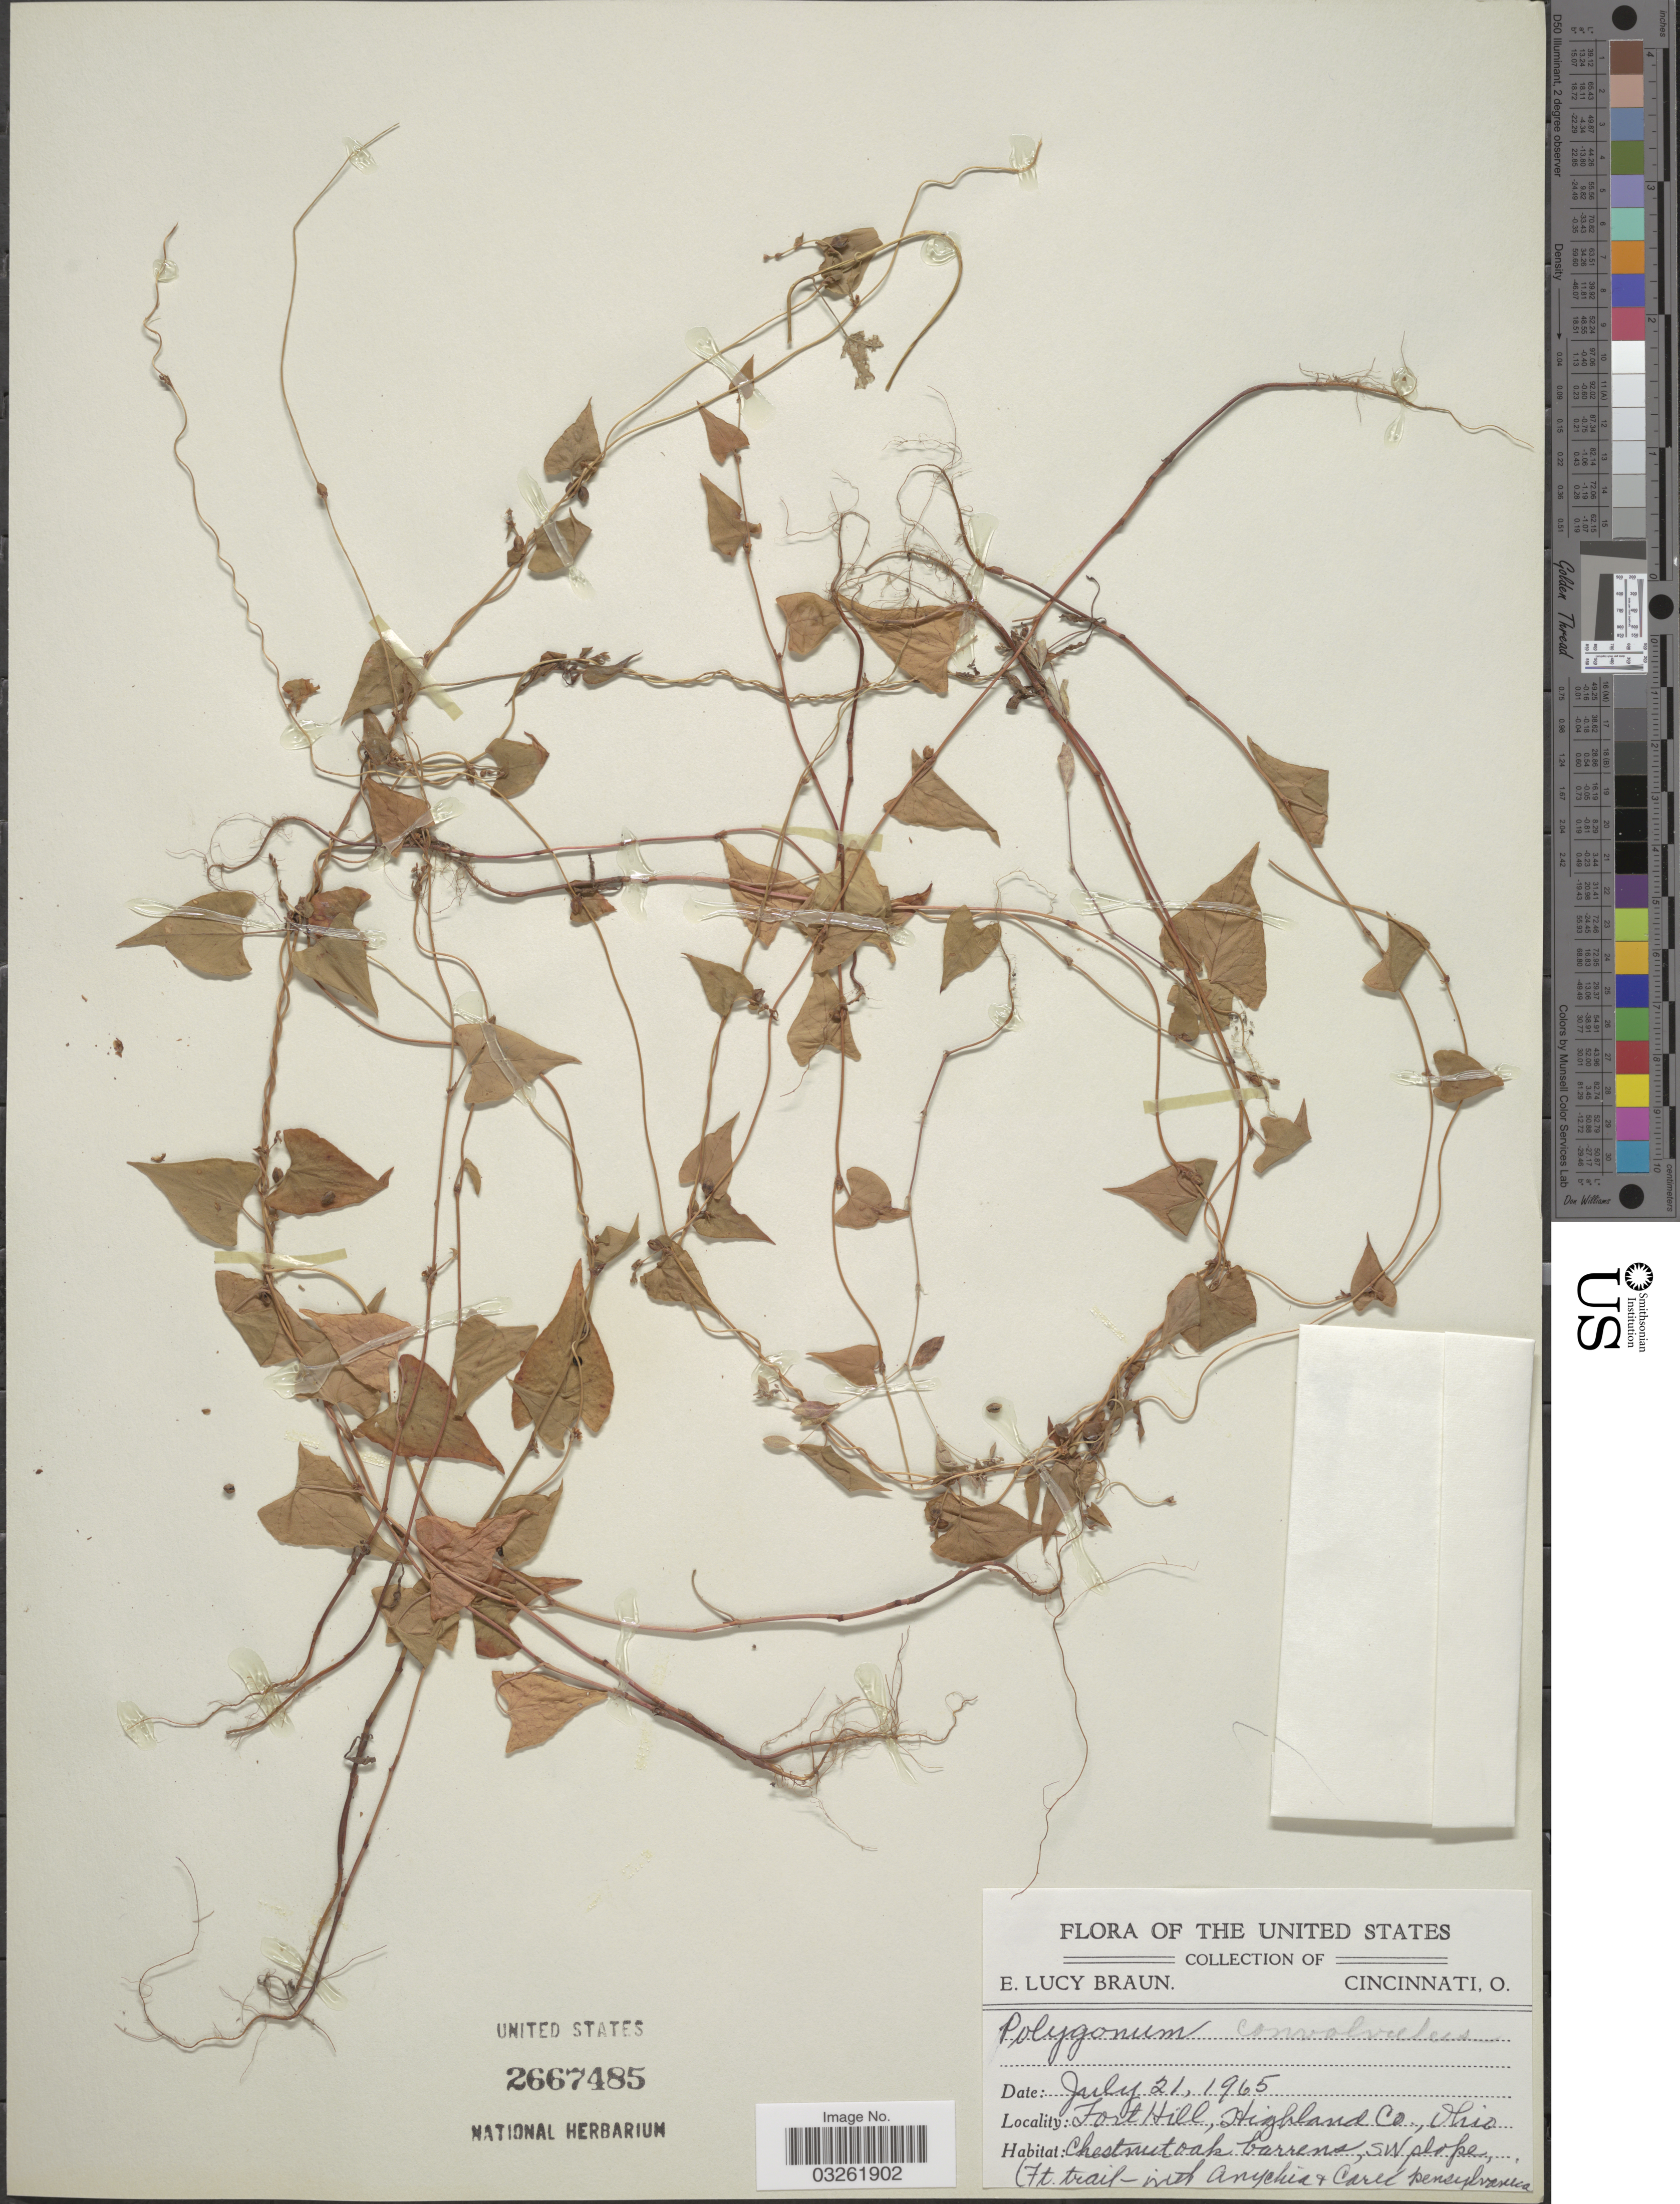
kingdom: Plantae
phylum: Tracheophyta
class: Magnoliopsida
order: Caryophyllales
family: Polygonaceae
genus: Fallopia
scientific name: Fallopia convolvulus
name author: (L.) Á. Löve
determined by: Strong, M. T., (US), Smithsonian Institution - National Museum of Natural History (UNITED STATES)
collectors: E. L. Braun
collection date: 1965-07-21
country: United States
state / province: Ohio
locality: Fort Hill, Highland Co. Chestnutoak barrens, SW slope.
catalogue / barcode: US 2667485